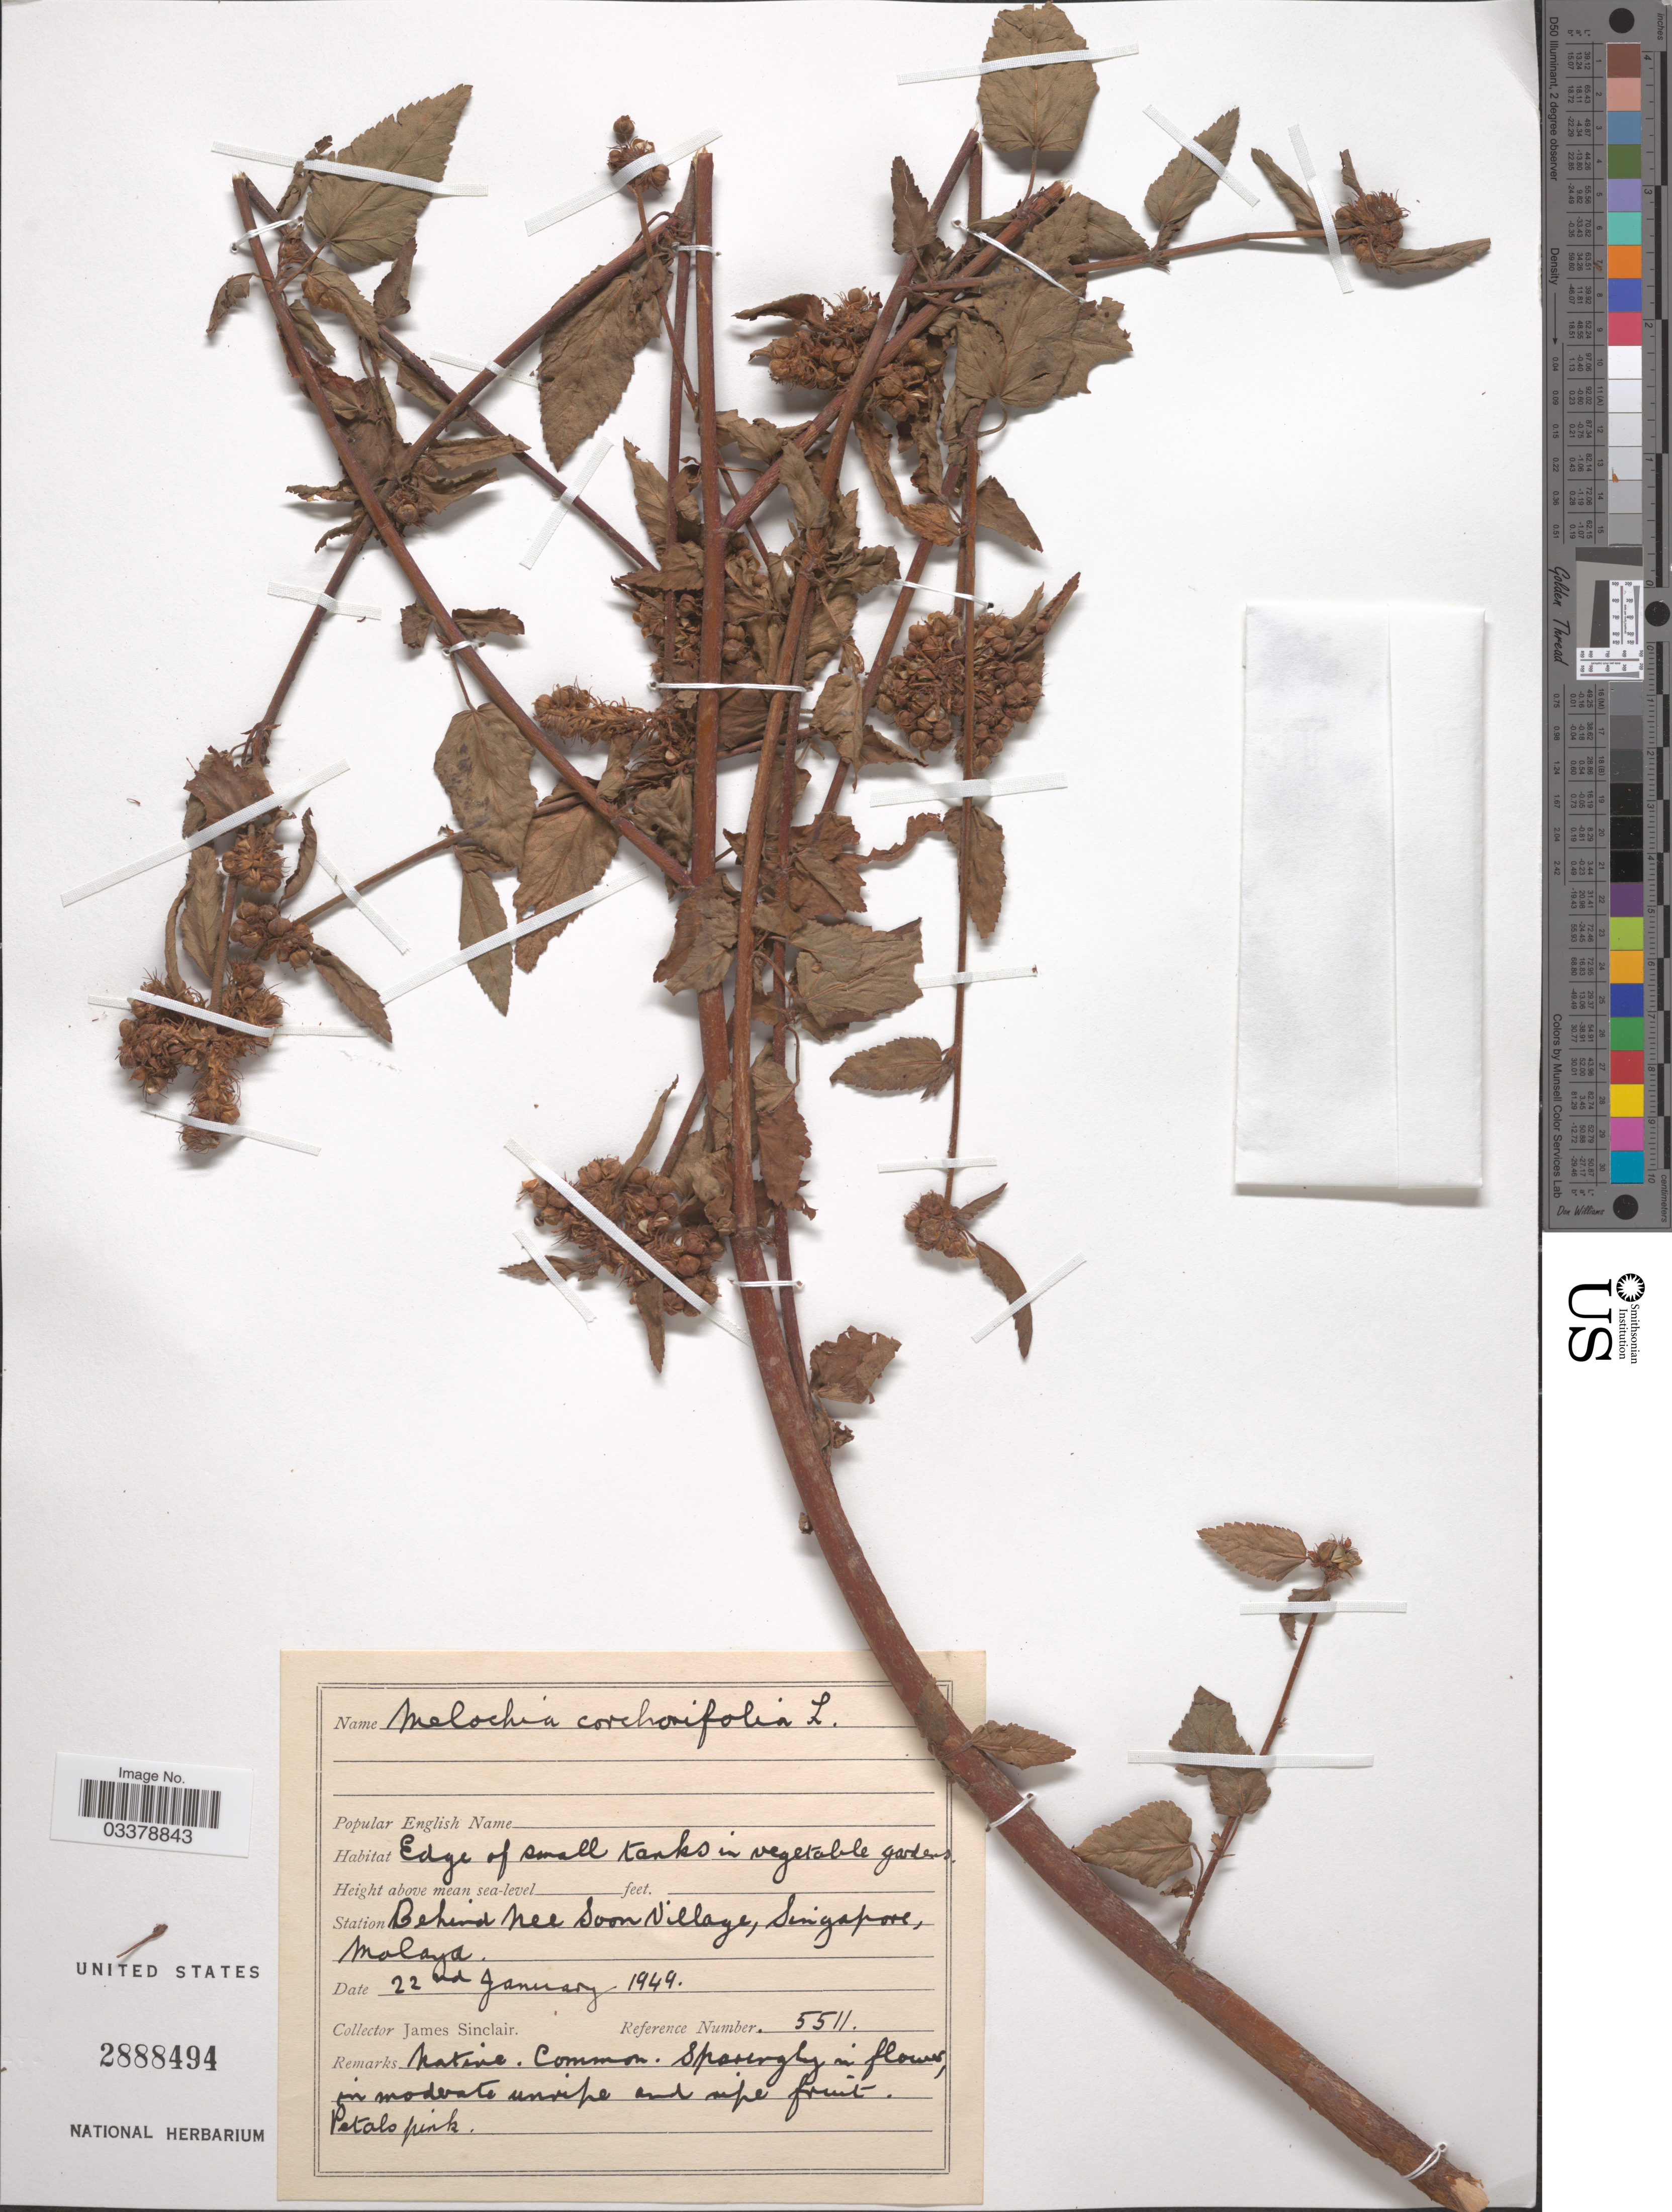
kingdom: Plantae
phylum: Tracheophyta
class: Magnoliopsida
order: Malvales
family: Malvaceae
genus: Melochia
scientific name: Melochia corchorifolia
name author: L.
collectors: J. Sinclair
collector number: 5511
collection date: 1949-01-22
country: Singapore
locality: Edge of small tanks in vegetable gardens. Behind Nee Soon Village, Malaya.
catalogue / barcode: US 2888494